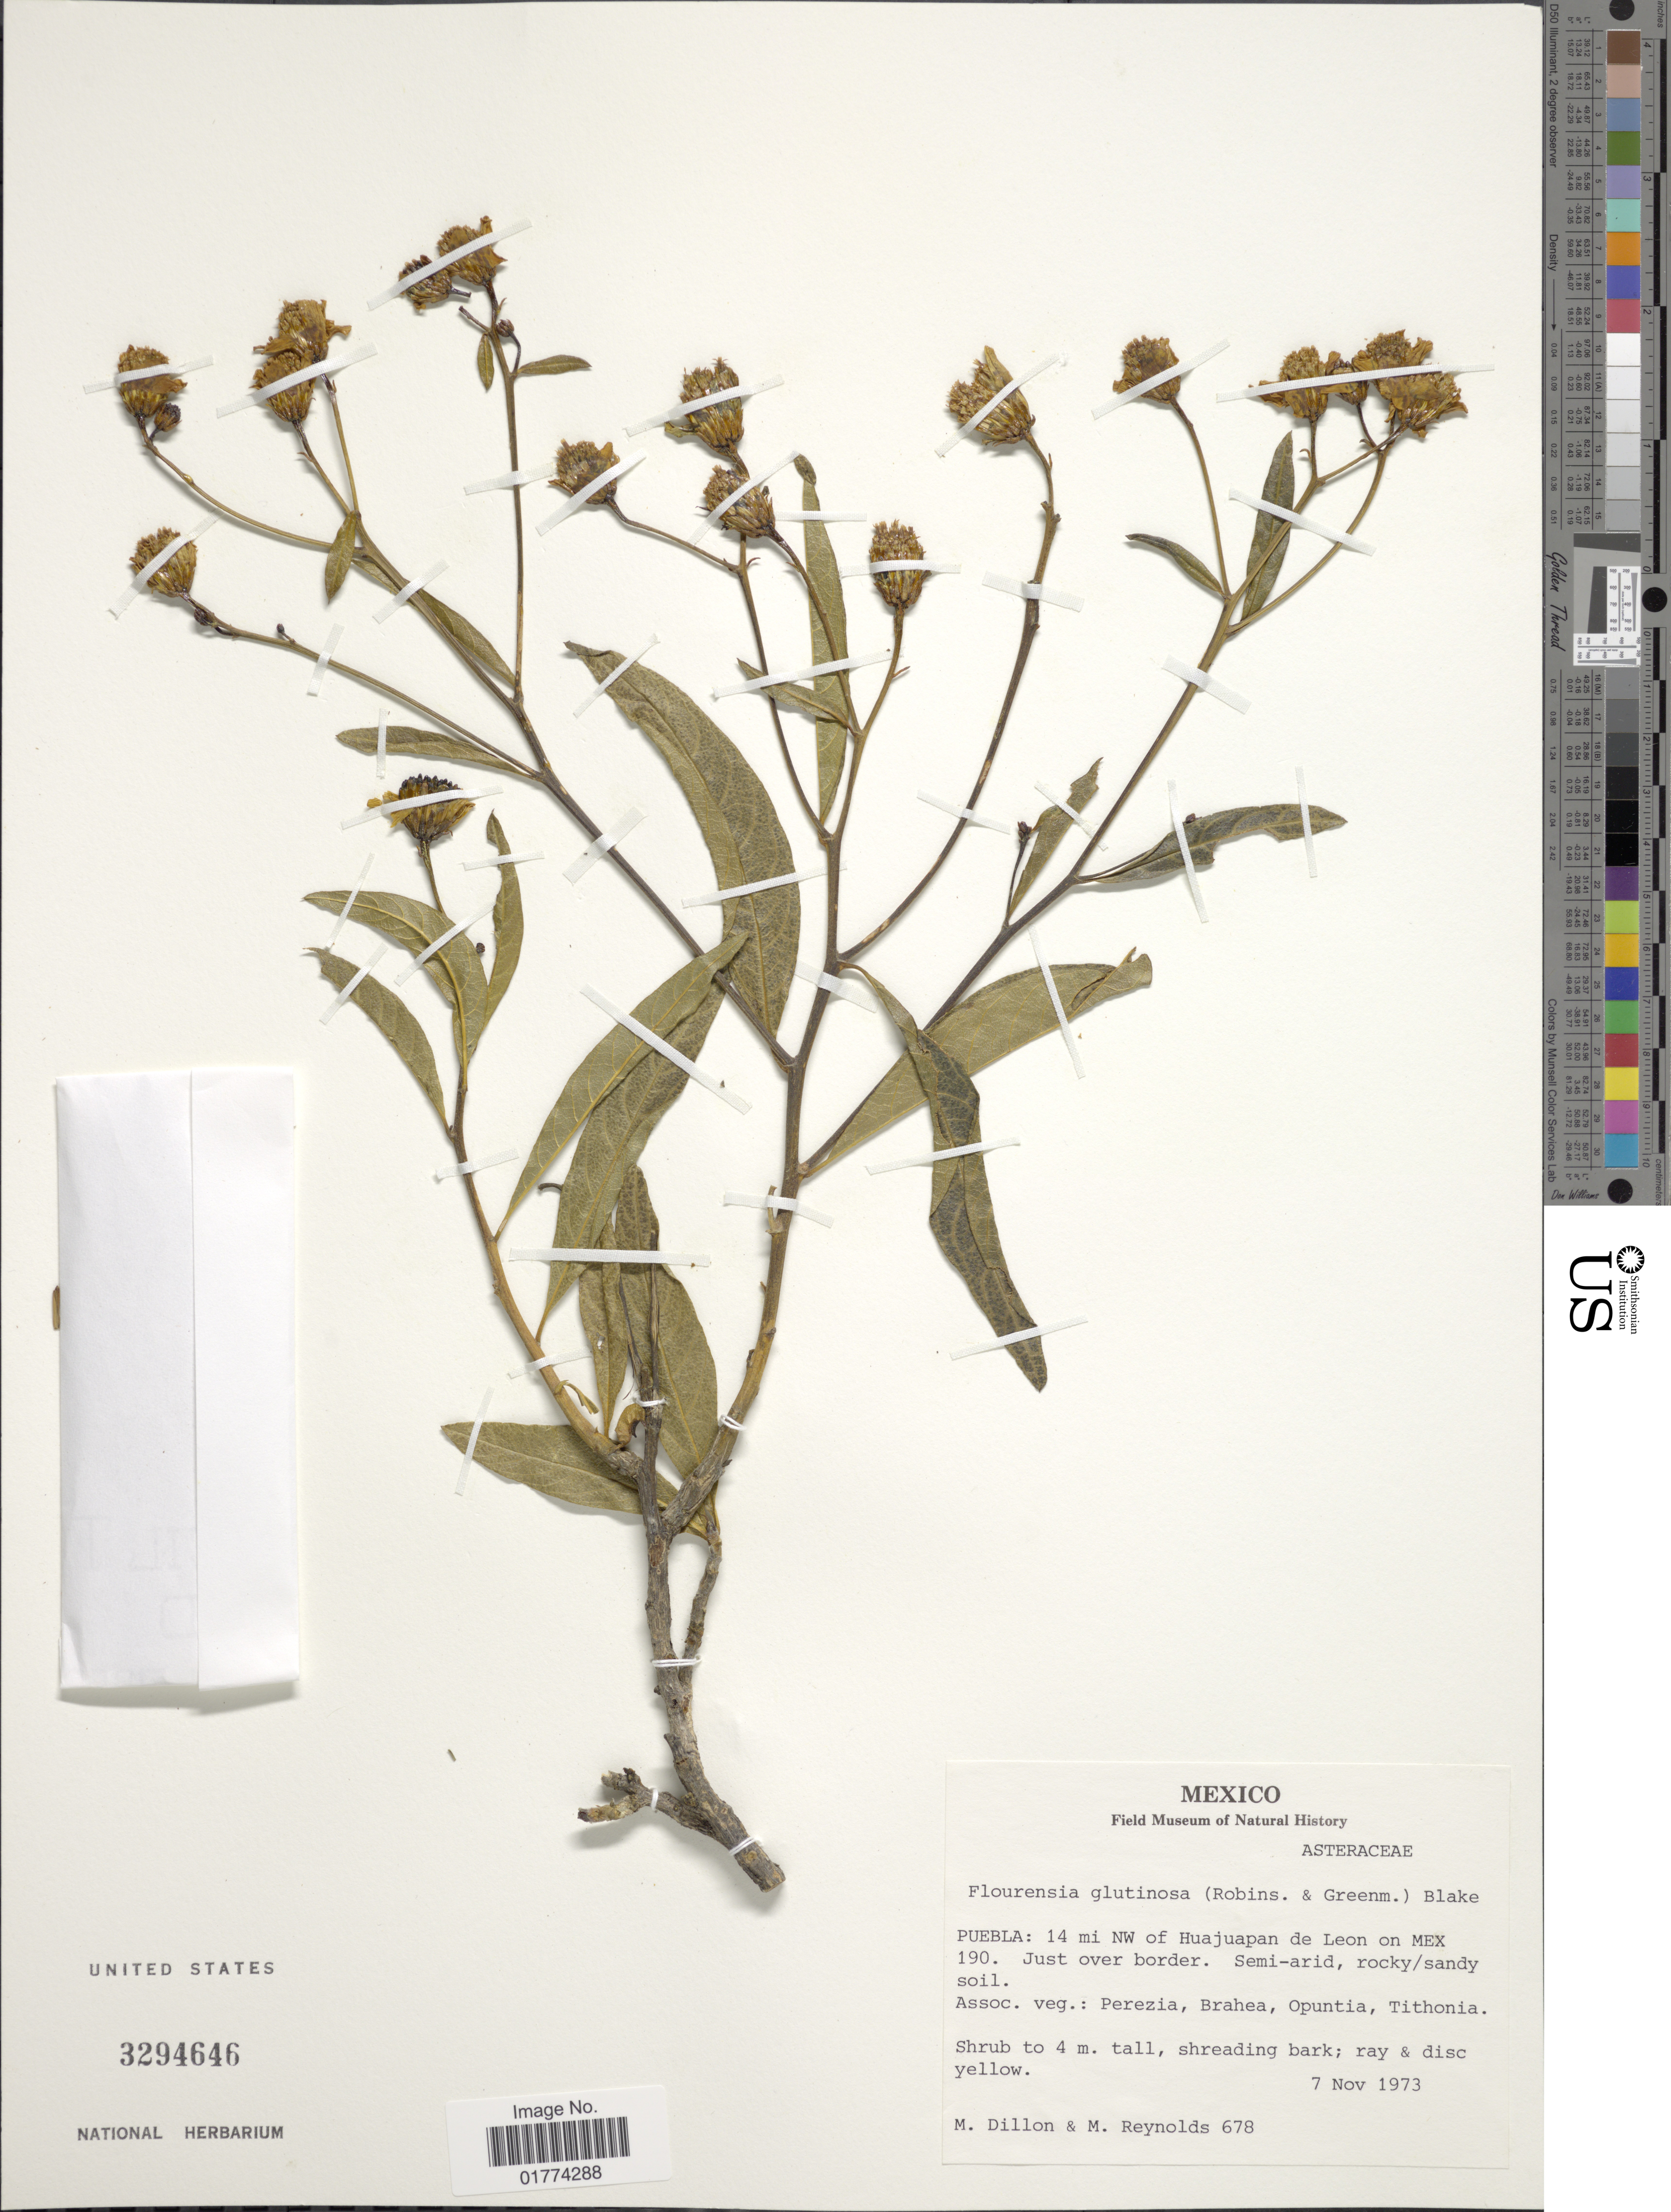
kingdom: Plantae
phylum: Tracheophyta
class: Magnoliopsida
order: Asterales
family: Asteraceae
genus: Flourensia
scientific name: Flourensia glutinosa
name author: (B.L. Rob. & Greenm.) S.F. Blake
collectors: M. O. Dillon & M. Reynolds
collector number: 678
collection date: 1973-11-07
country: Mexico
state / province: Puebla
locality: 14 mi NW of Huajuapan de Leon on Mex 190. Just over border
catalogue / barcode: US 3294646